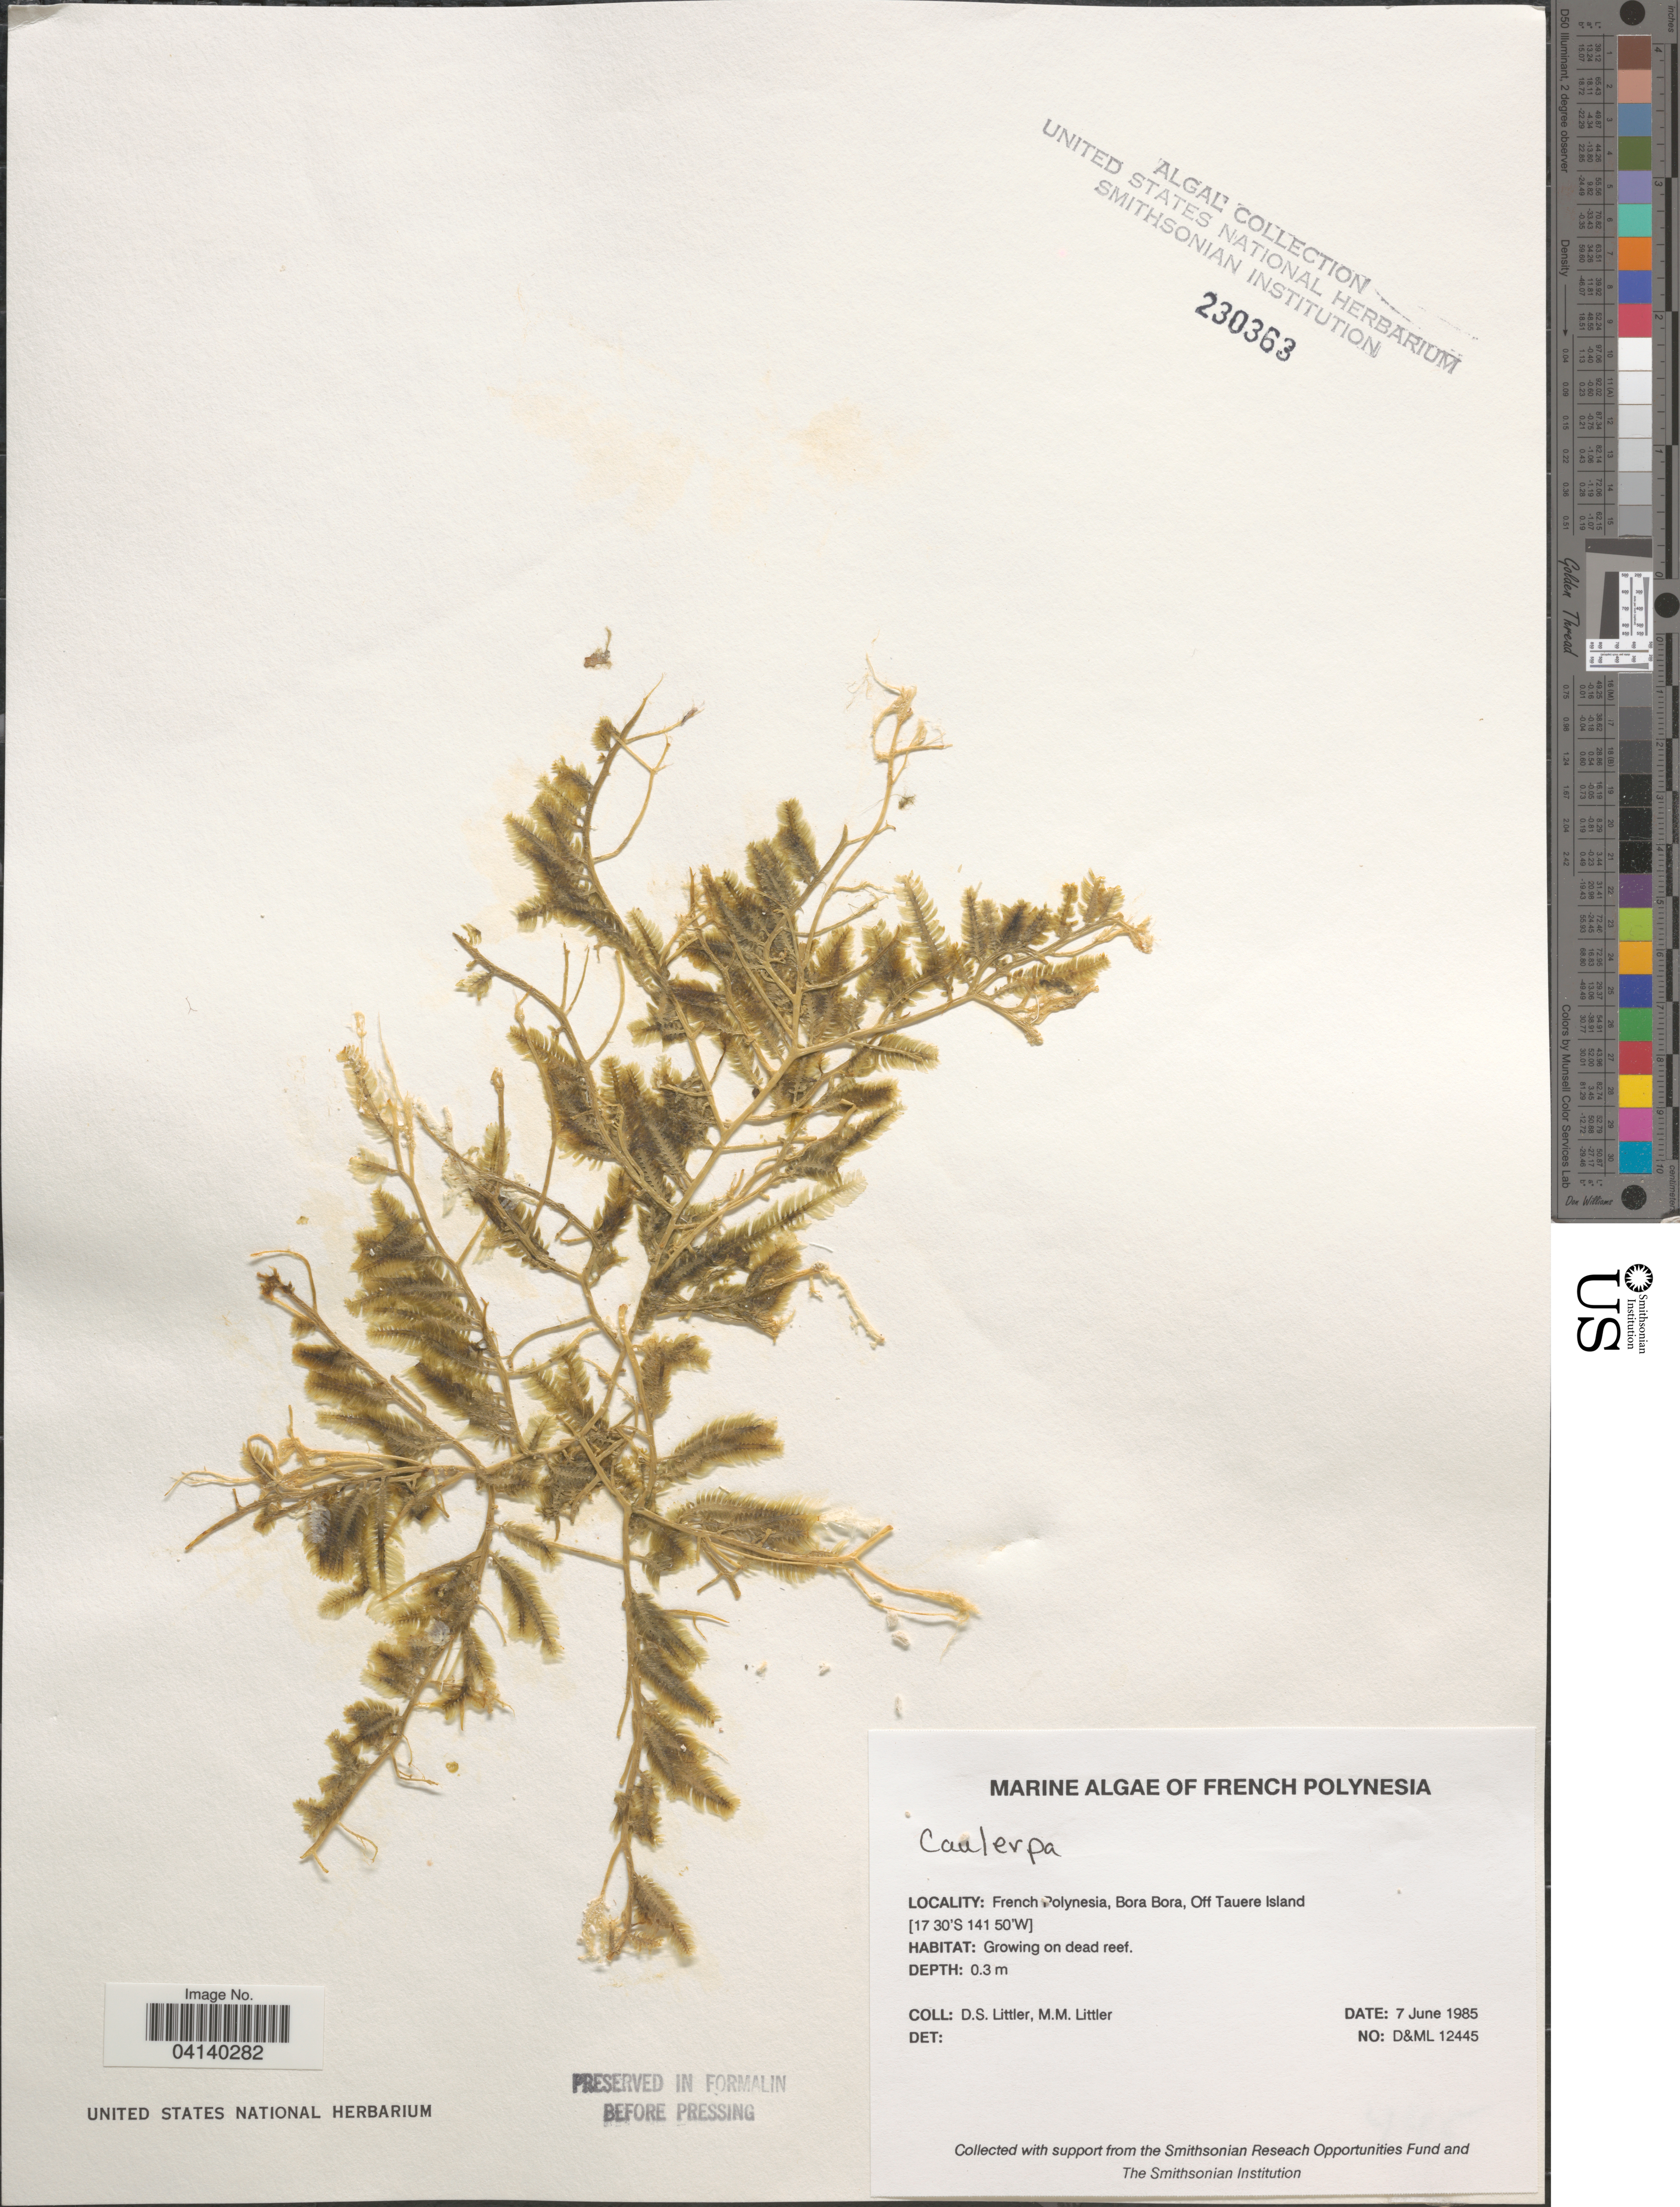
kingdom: Plantae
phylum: Chlorophyta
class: Ulvophyceae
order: Bryopsidales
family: Caulerpaceae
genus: Caulerpa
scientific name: Caulerpa sp.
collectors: D. S. Littler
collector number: D&ML12445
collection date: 1985-06-07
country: French Polynesia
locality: Bora Bora, Off Tauere Island.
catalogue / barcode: US 230363